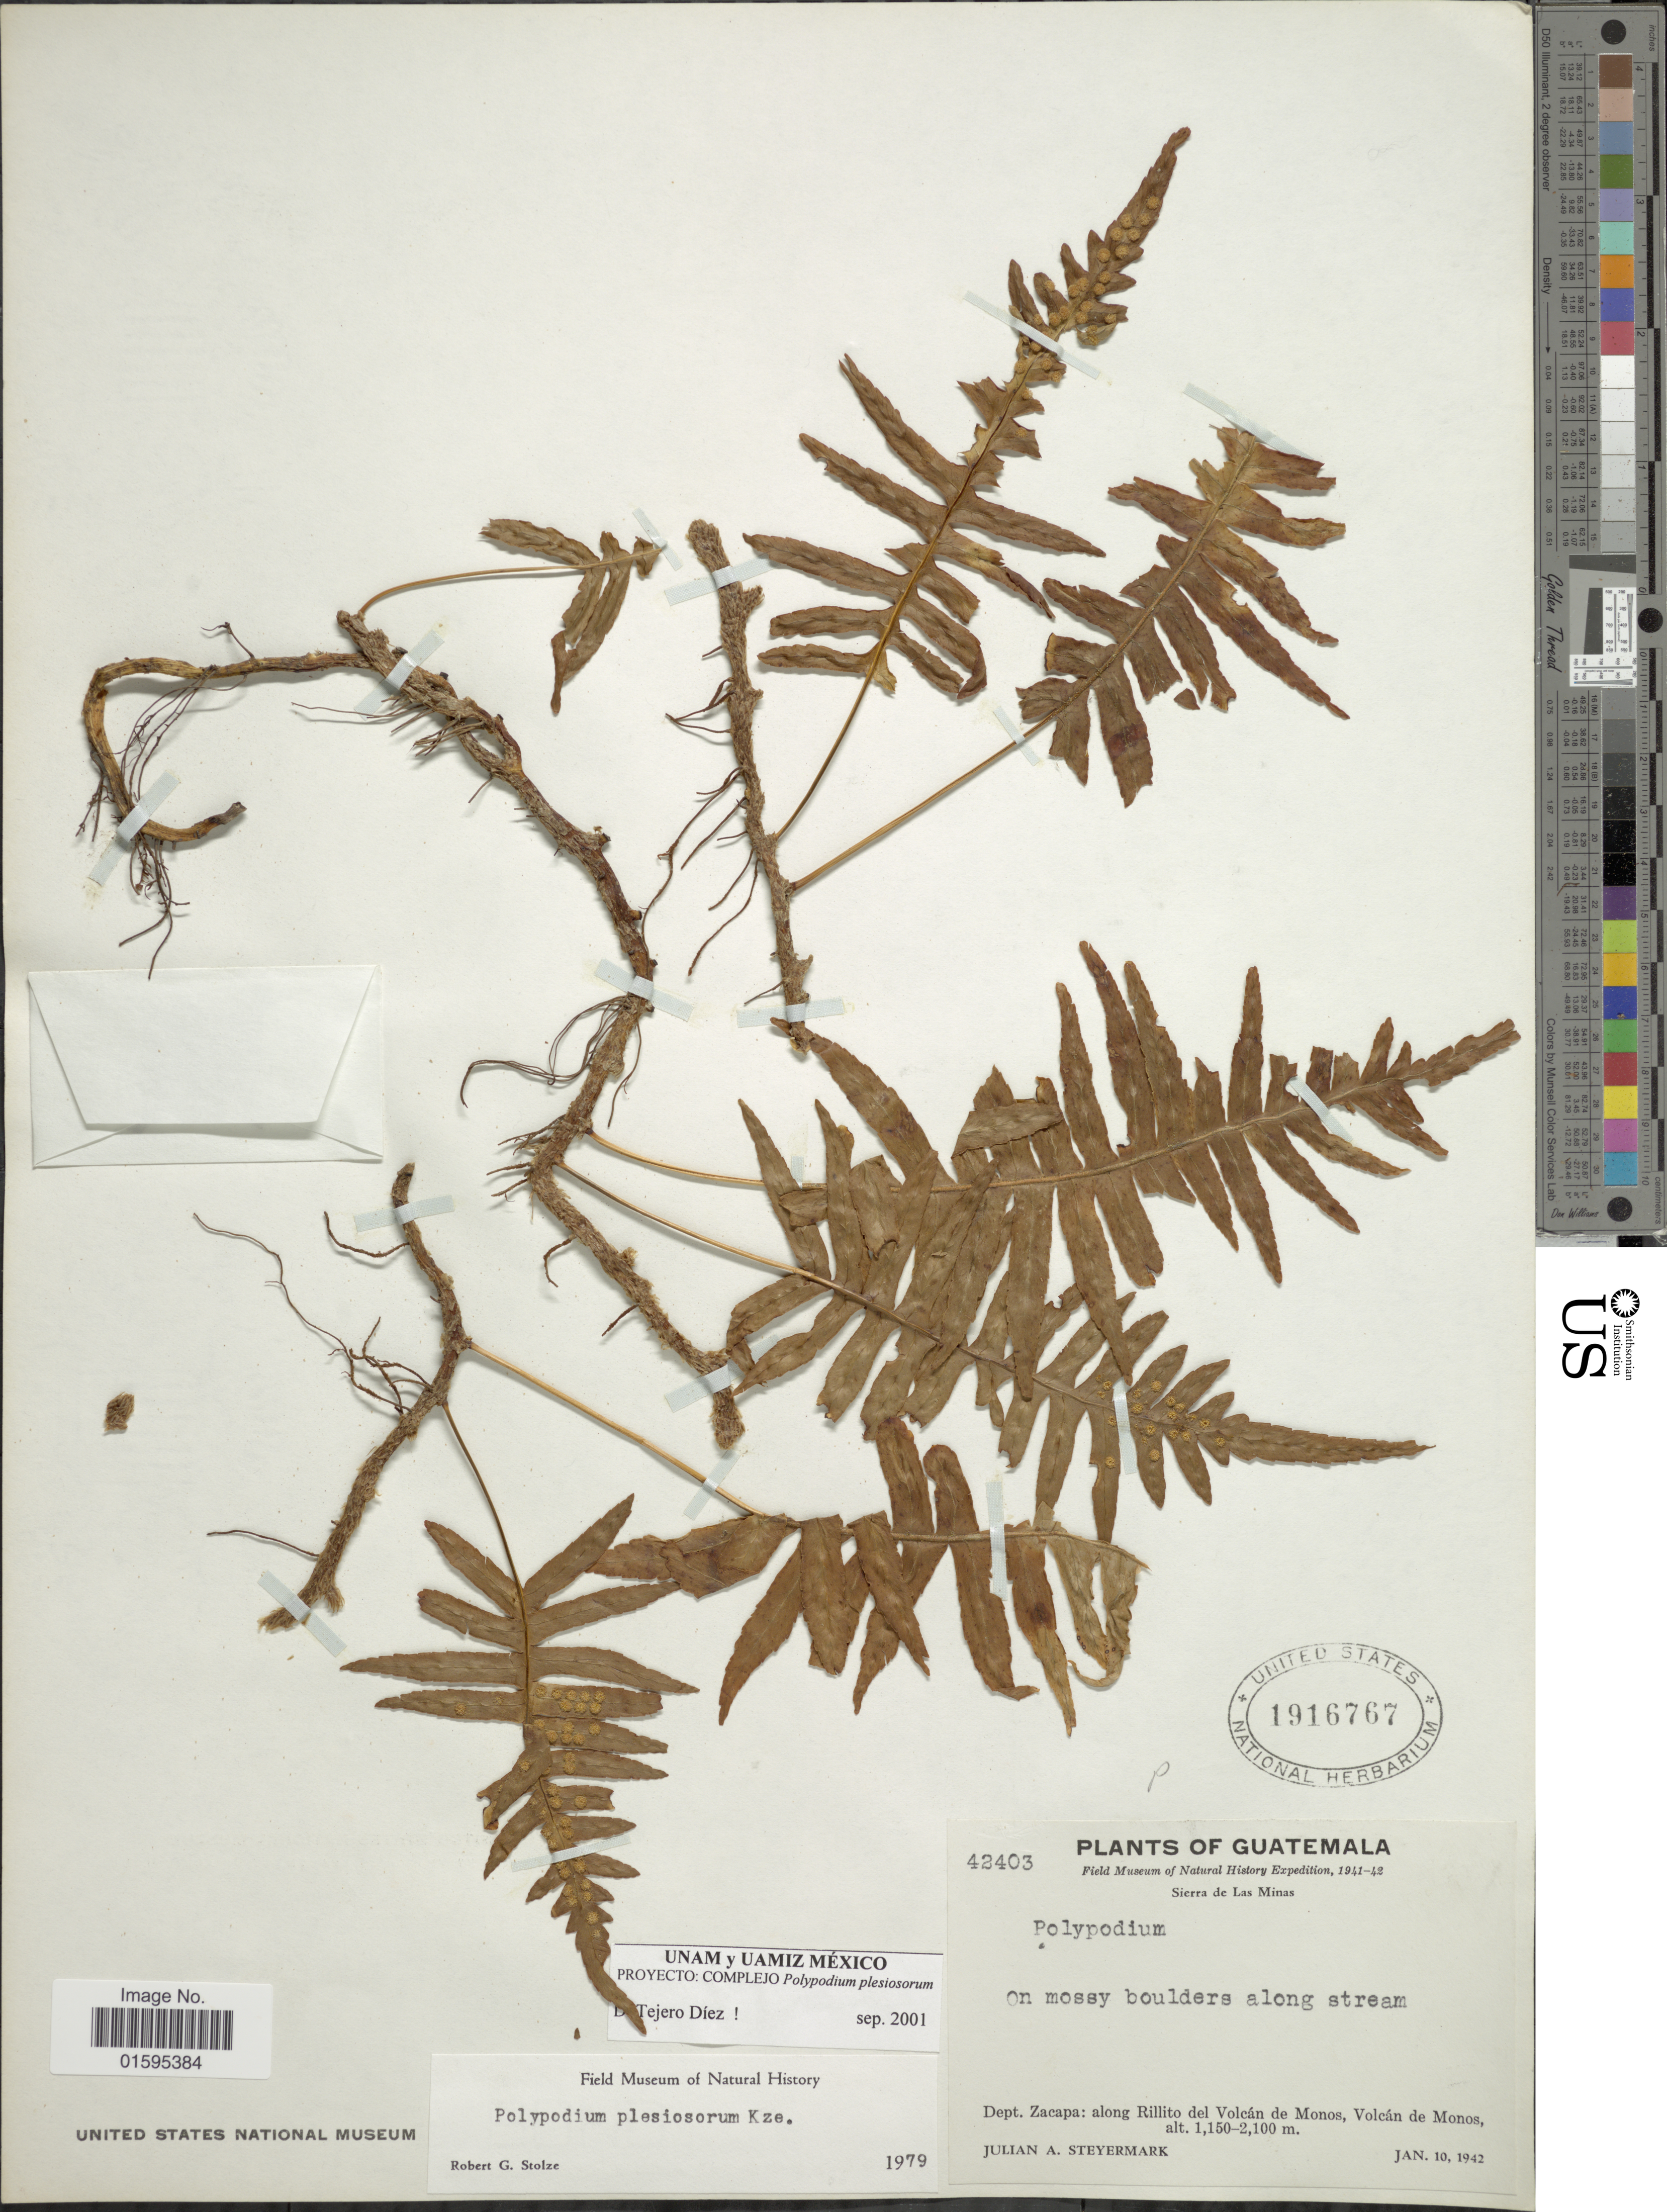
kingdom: Plantae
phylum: Tracheophyta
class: Polypodiopsida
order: Polypodiales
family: Polypodiaceae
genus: Polypodium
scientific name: Polypodium plesiosorum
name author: Kunze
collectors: J. Steyermark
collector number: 42403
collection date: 1942-01-10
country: Guatemala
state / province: Zacapa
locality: Sierra de Las Minas, along Rillito del Volcán de Monos, Volcán de Monos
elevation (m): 1150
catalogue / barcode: US 1916767